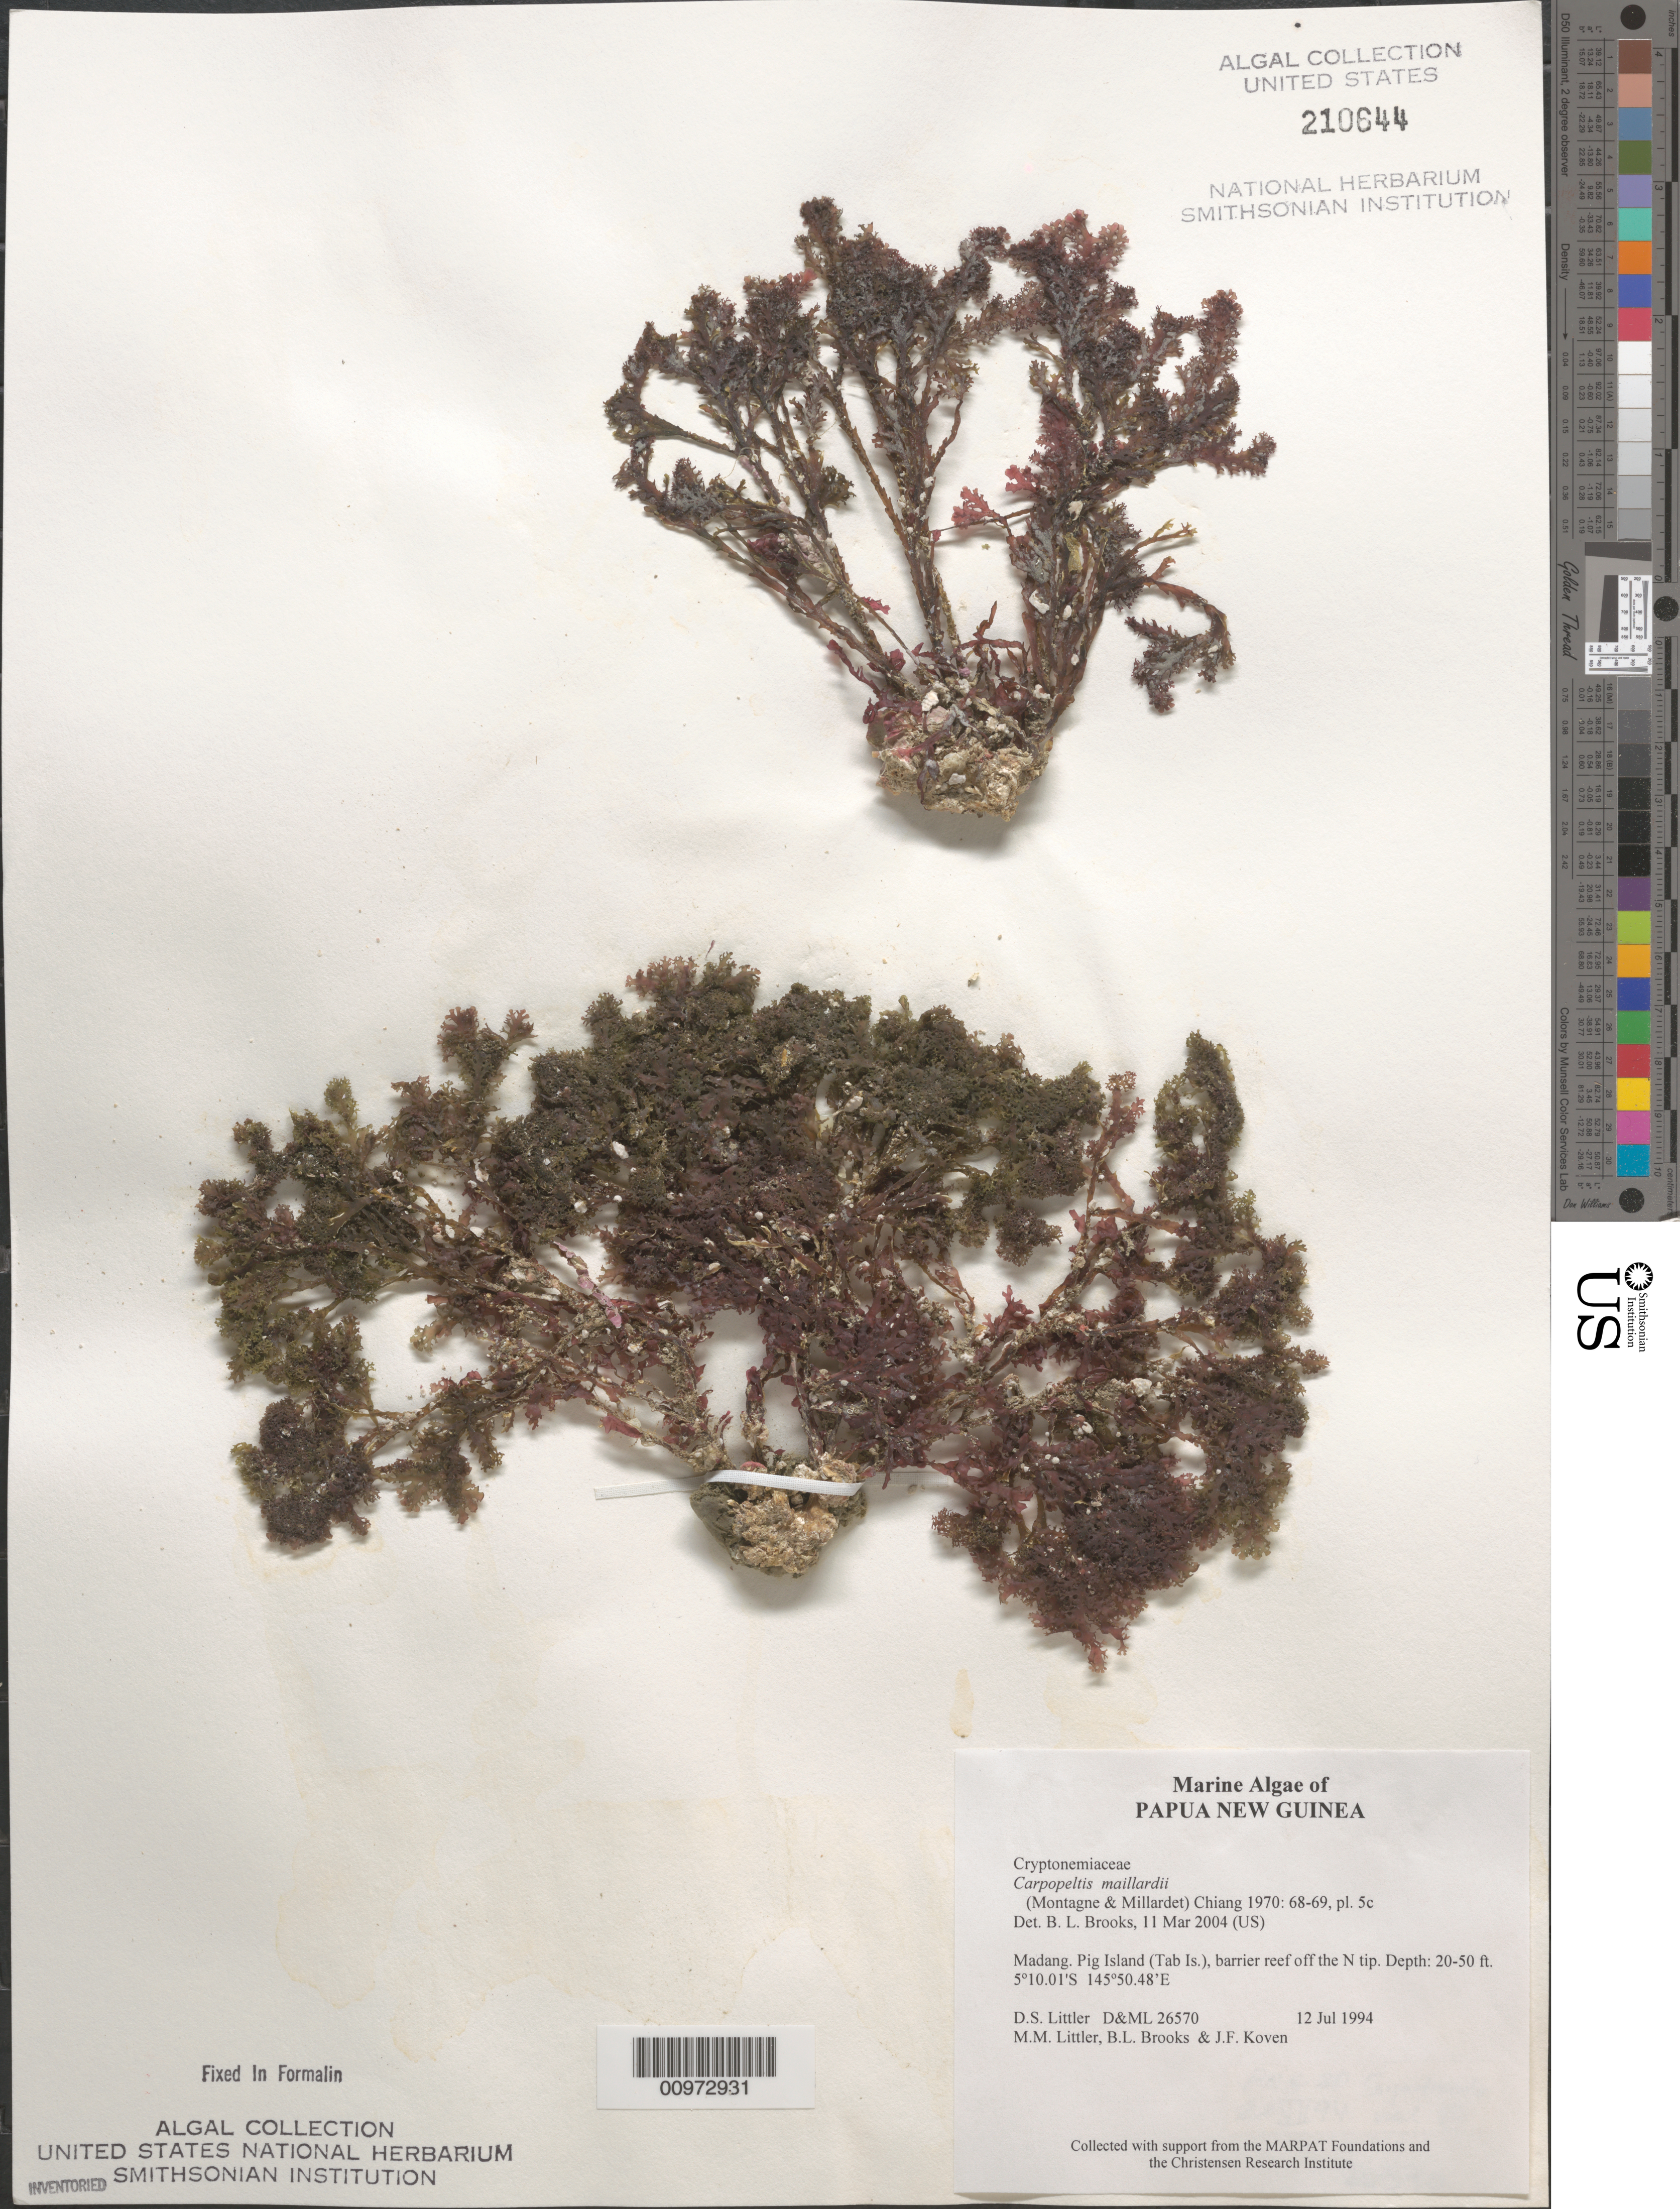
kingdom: Plantae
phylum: Rhodophyta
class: Florideophyceae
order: Halymeniales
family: Halymeniaceae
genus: Yonagunia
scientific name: Yonagunia maillardii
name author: (Montagne & Maillardet) S.-M. Lin et al.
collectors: D. S. Littler, M. M. Littler, B. Brooks & J. Koven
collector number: D&ML 26570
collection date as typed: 12 Jul 1994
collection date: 1994-07-12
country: Papua New Guinea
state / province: Madang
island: Pig [Tab]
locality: Barrier reef off north tip of island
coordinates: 5 10.01'S, 145 50.48'E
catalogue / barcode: US 210644